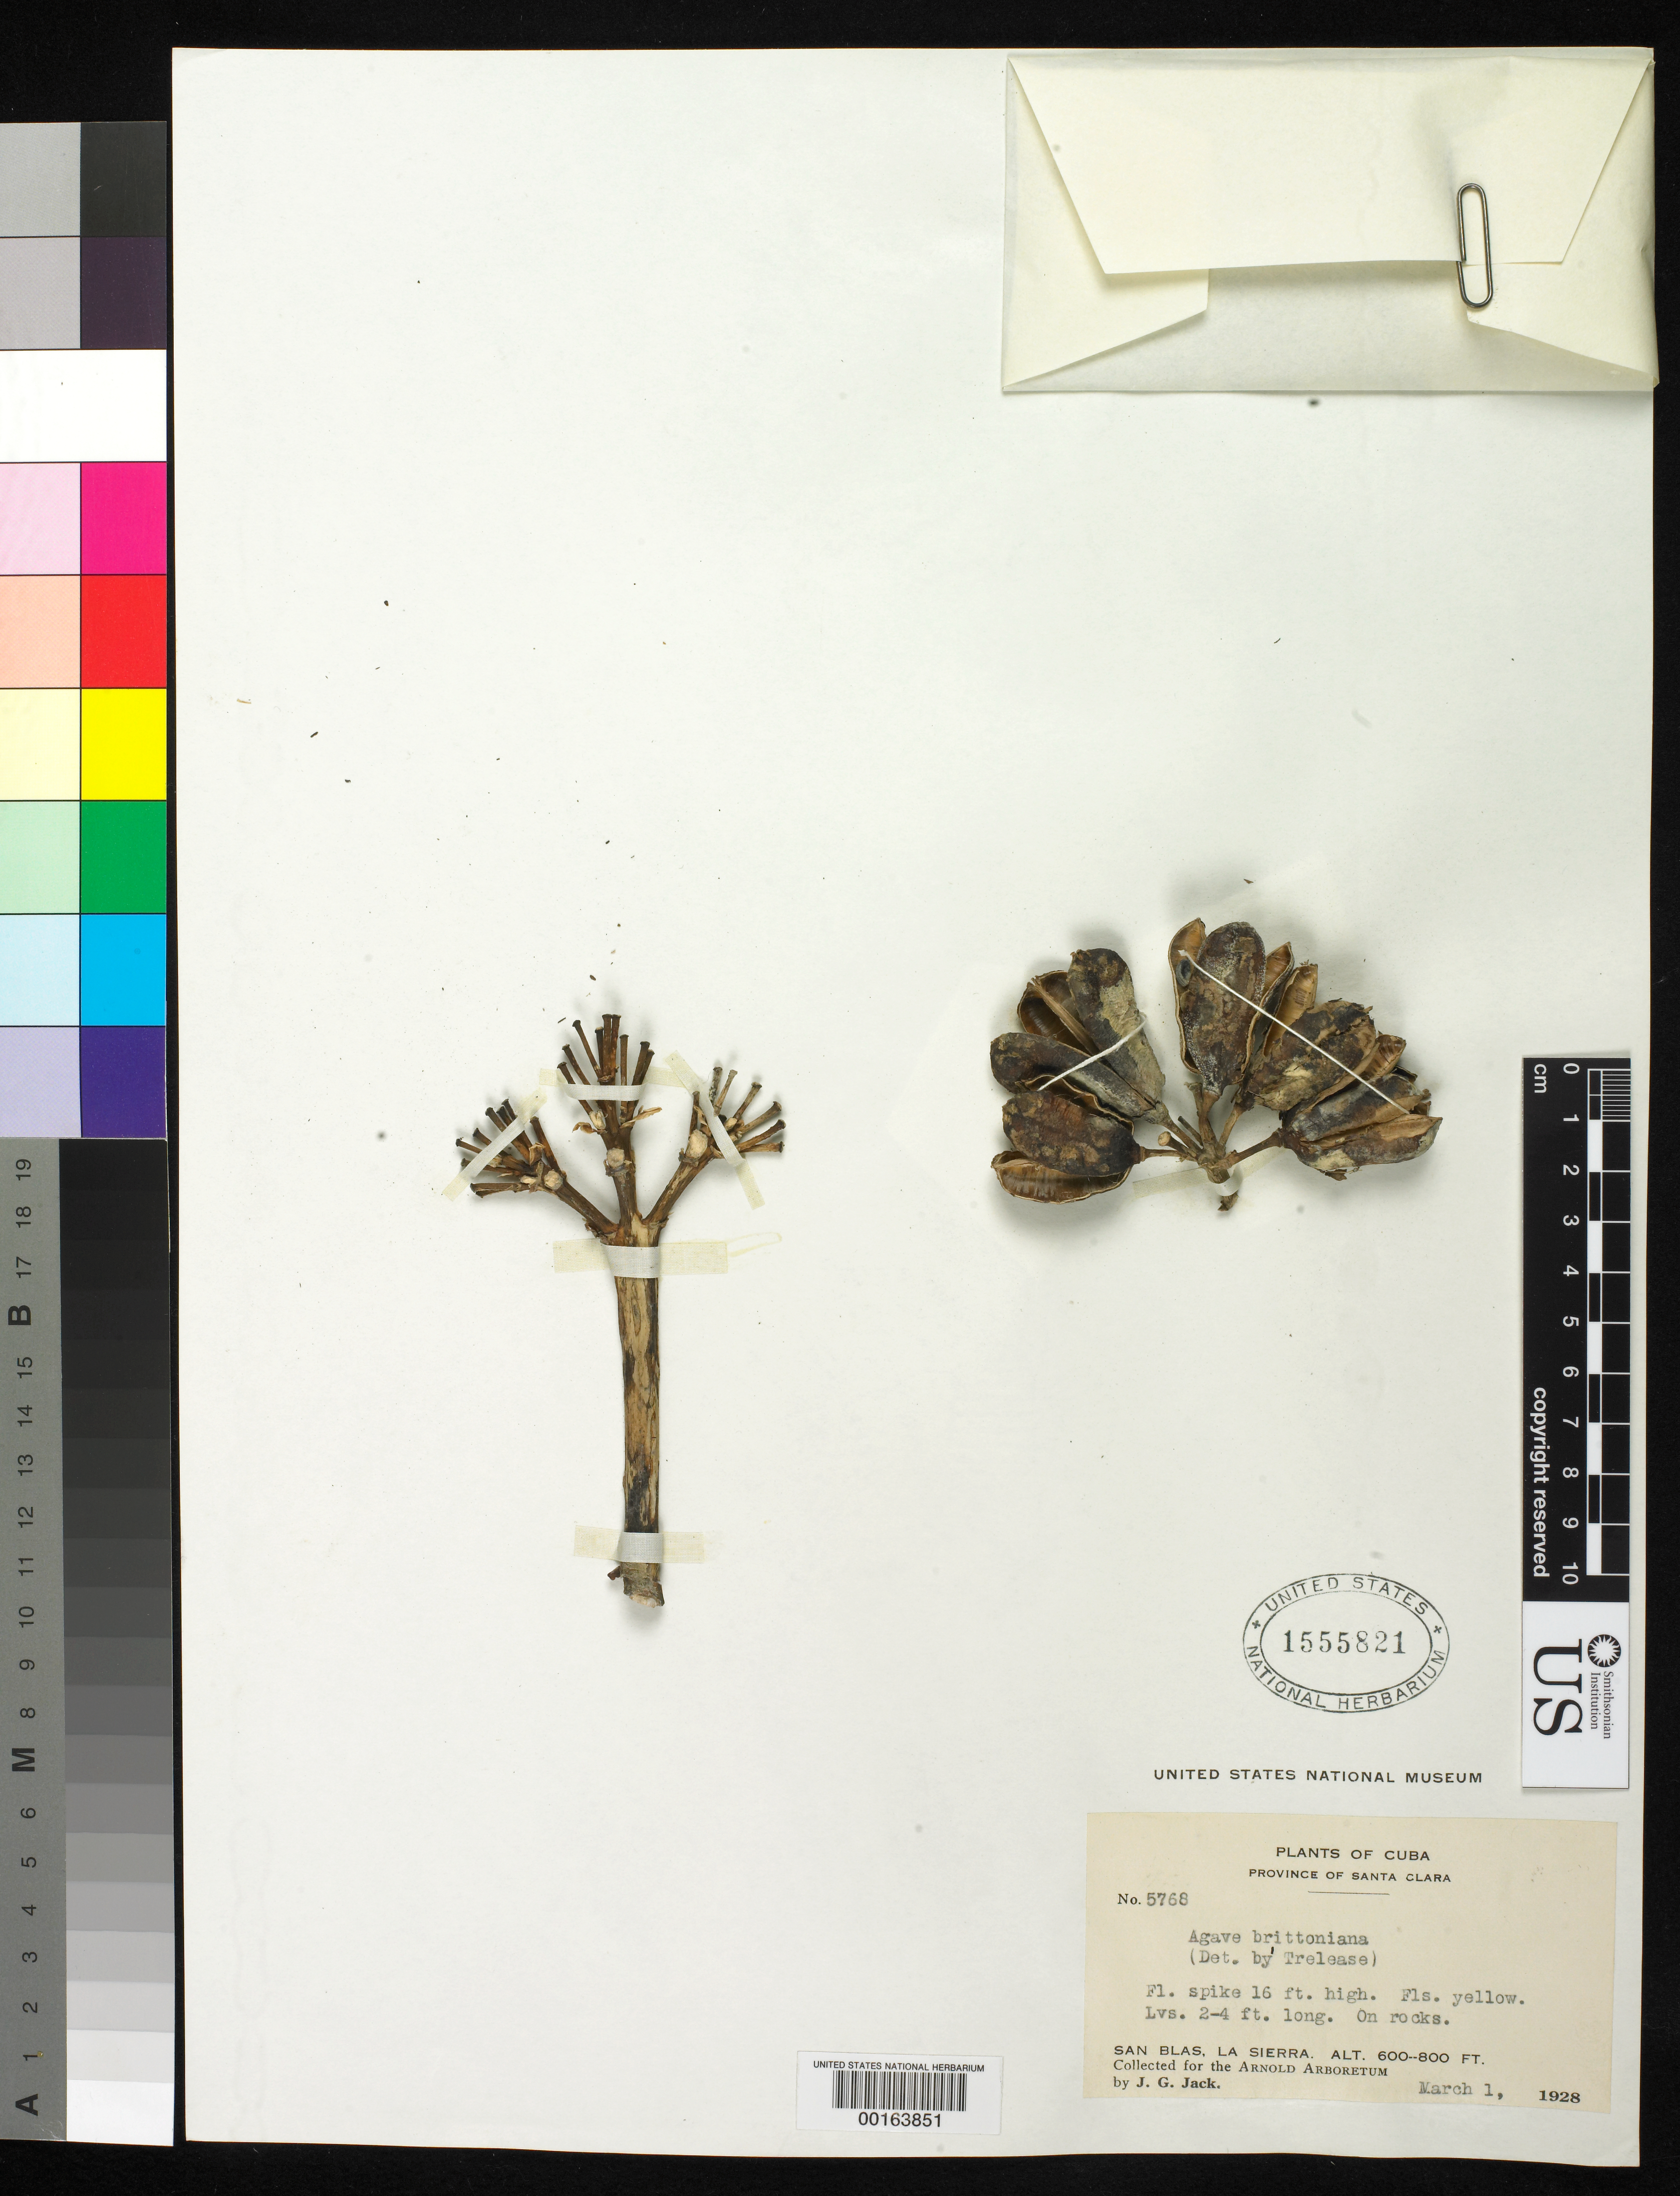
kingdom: Plantae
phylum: Tracheophyta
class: Liliopsida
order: Asparagales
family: Asparagaceae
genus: Agave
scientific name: Agave brittoniana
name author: Trel.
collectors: J. G. Jack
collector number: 5768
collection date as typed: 01 Mar 1928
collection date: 1928-03-01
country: Cuba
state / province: Las Villas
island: Greater Antilles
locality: San blas, la sierra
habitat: On rocks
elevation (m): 183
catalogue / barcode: US 1555821